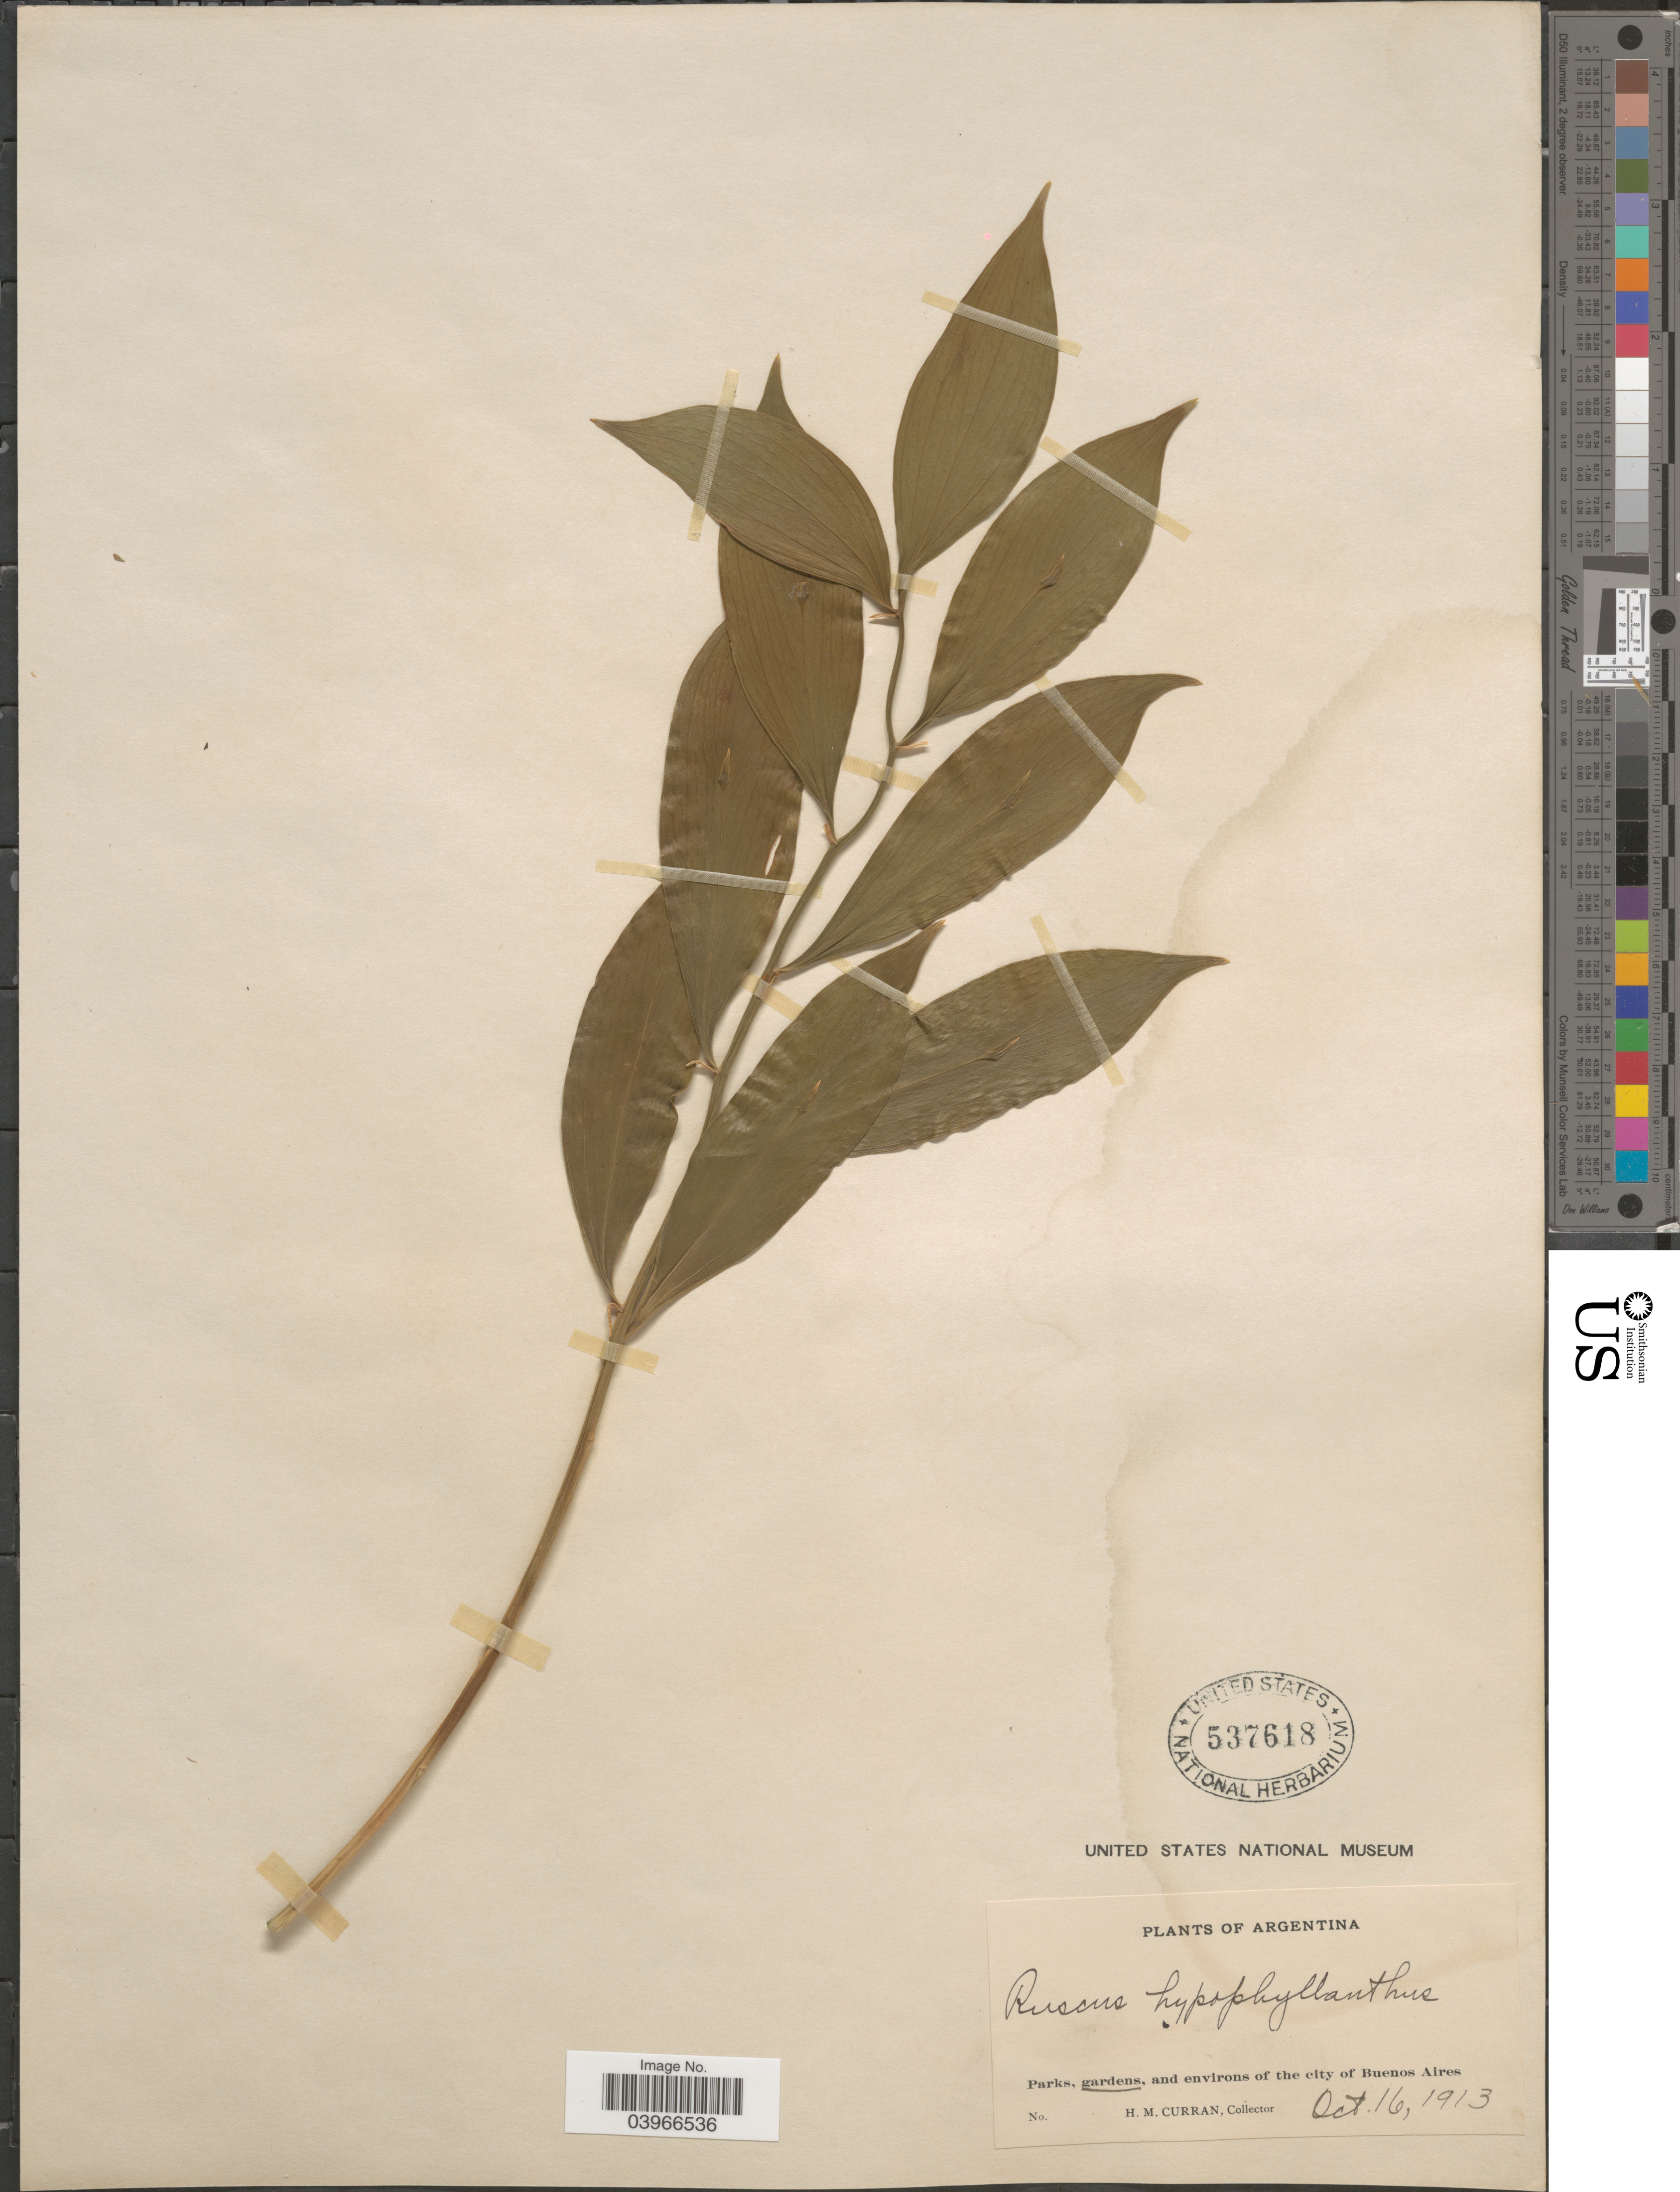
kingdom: Plantae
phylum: Tracheophyta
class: Liliopsida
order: Asparagales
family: Asparagaceae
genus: Ruscus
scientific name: Ruscus hypophyllum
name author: L.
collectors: H. M. Curran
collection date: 1913-10-16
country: Argentina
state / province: Buenos Aires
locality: Gardens of the city of Buenos Aires.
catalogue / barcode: US 537618